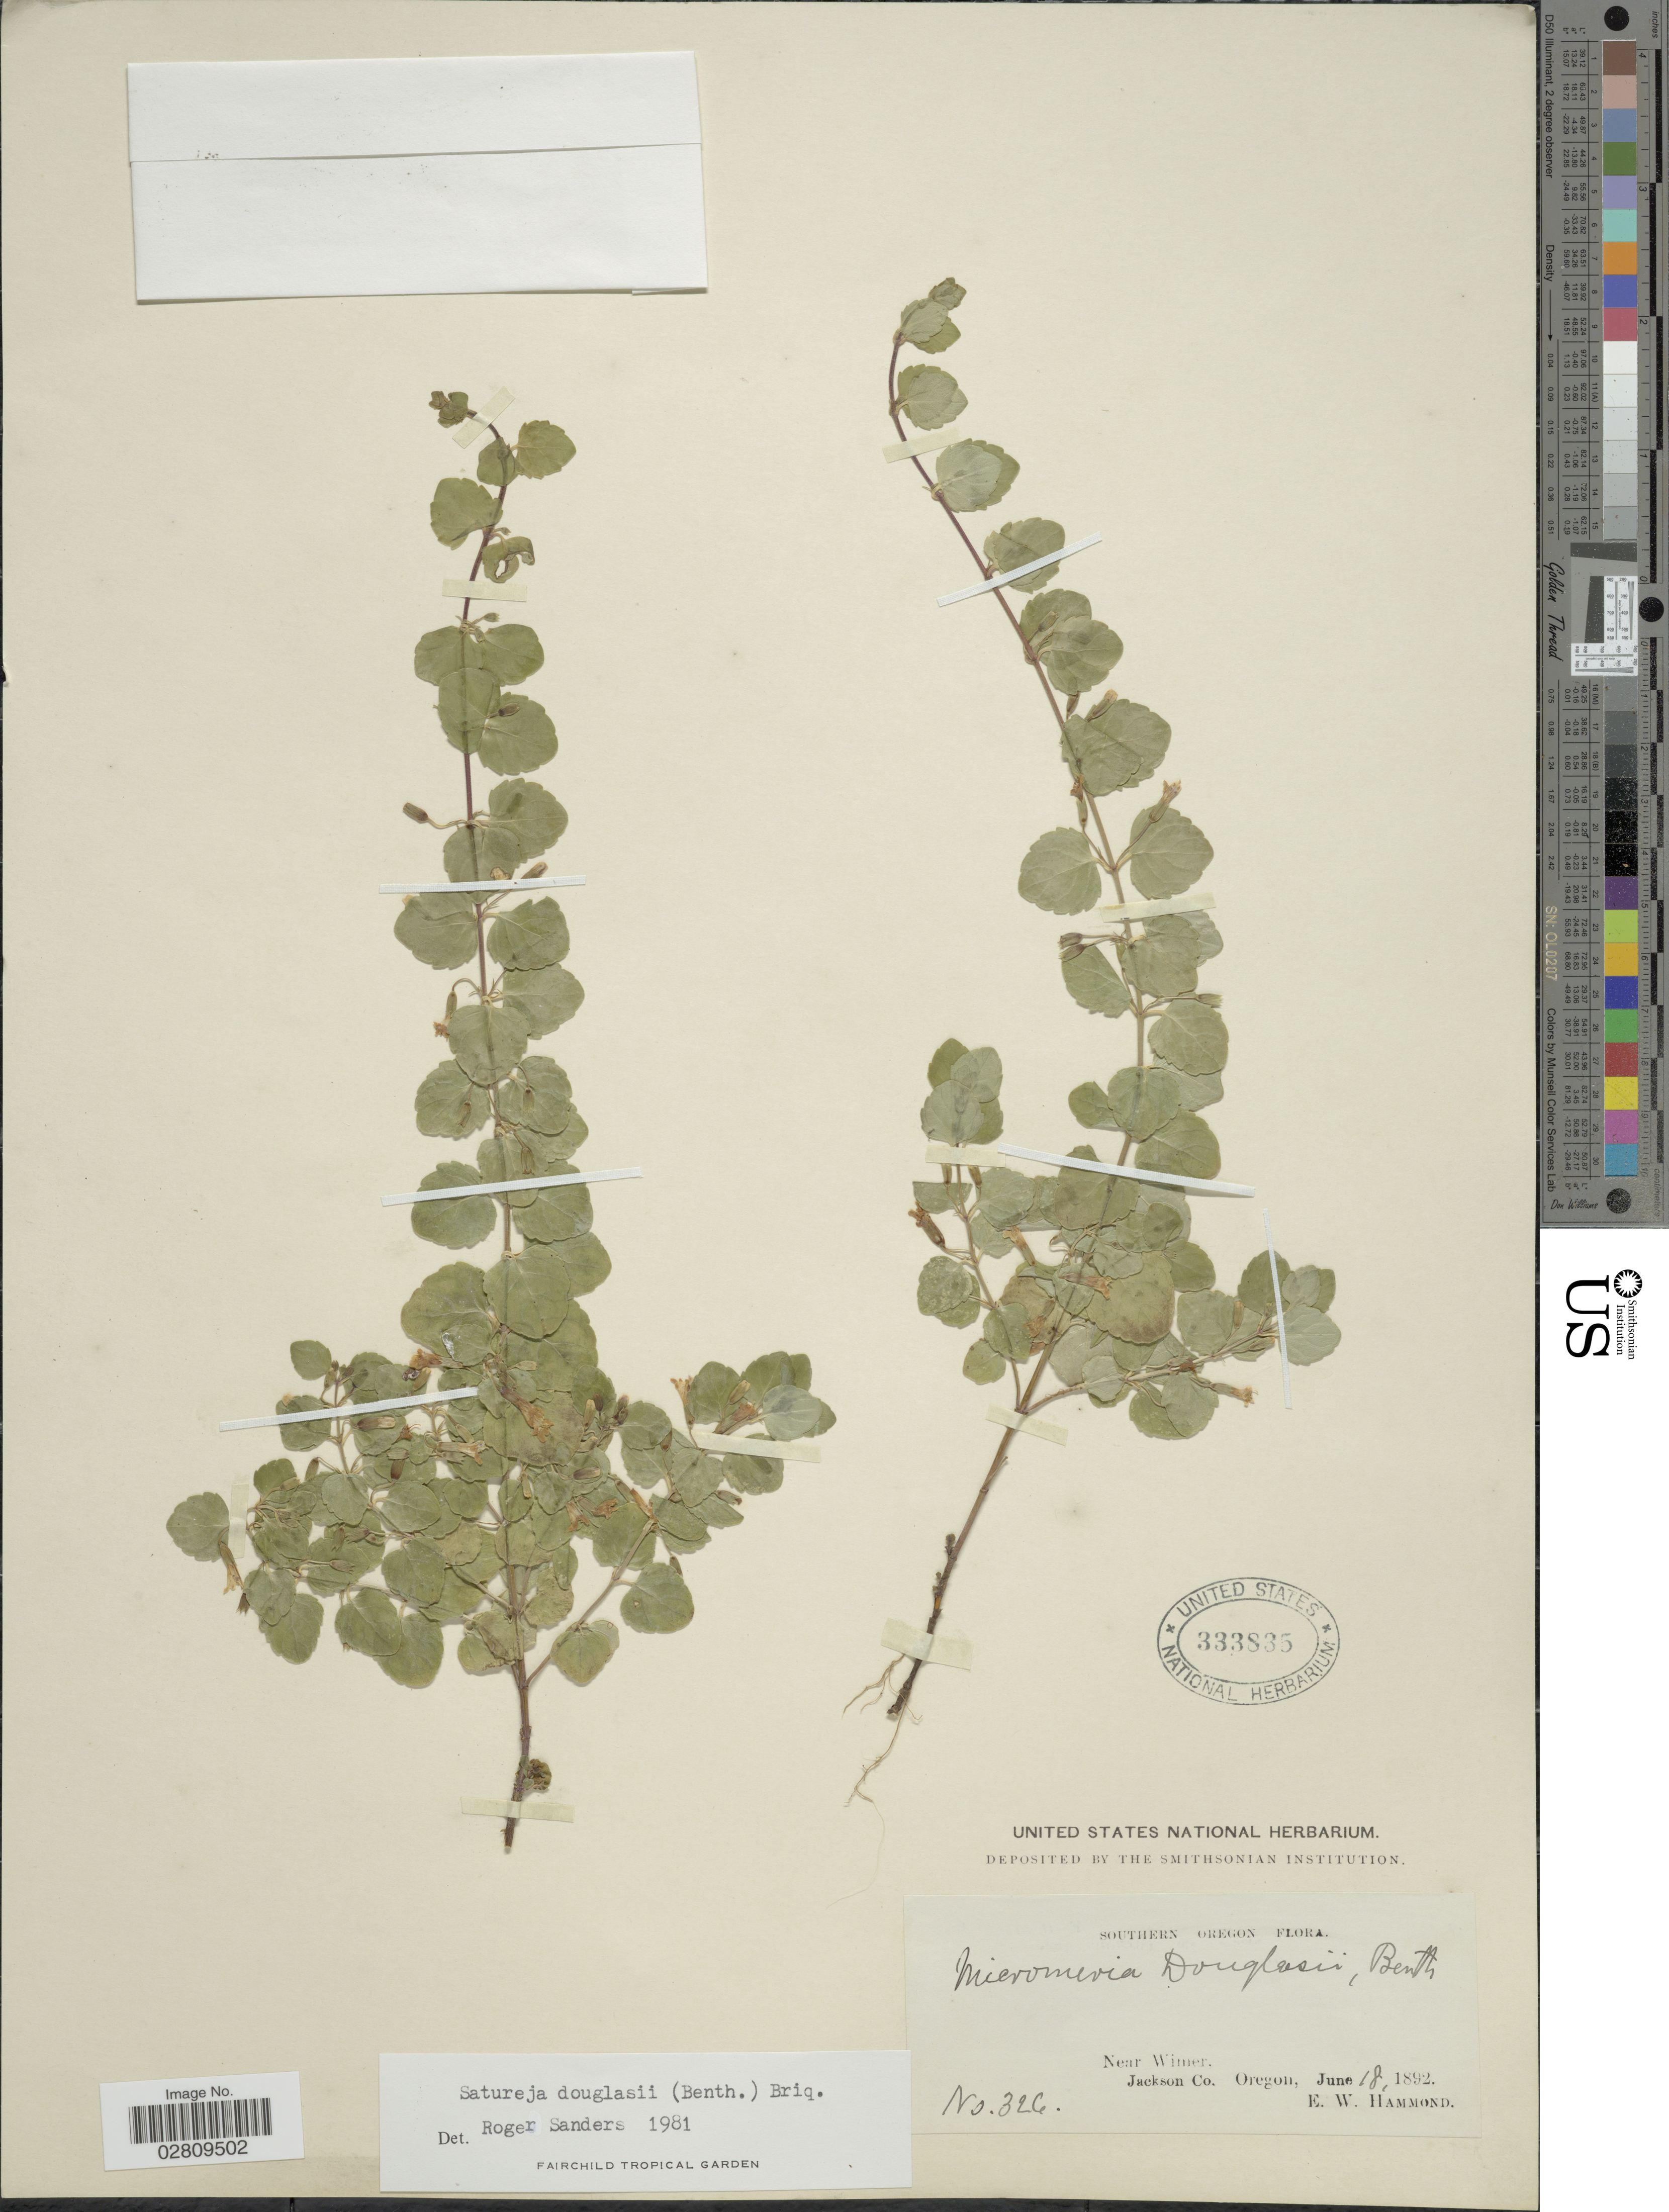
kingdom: Plantae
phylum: Tracheophyta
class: Magnoliopsida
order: Lamiales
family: Lamiaceae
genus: Micromeria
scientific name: Micromeria douglasii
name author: Benth.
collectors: E. Hammond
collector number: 326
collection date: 1892-06-18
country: United States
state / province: Oregon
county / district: Jackson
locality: Southern Oregon. Near Wimer. Jackson Co.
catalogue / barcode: US 333835